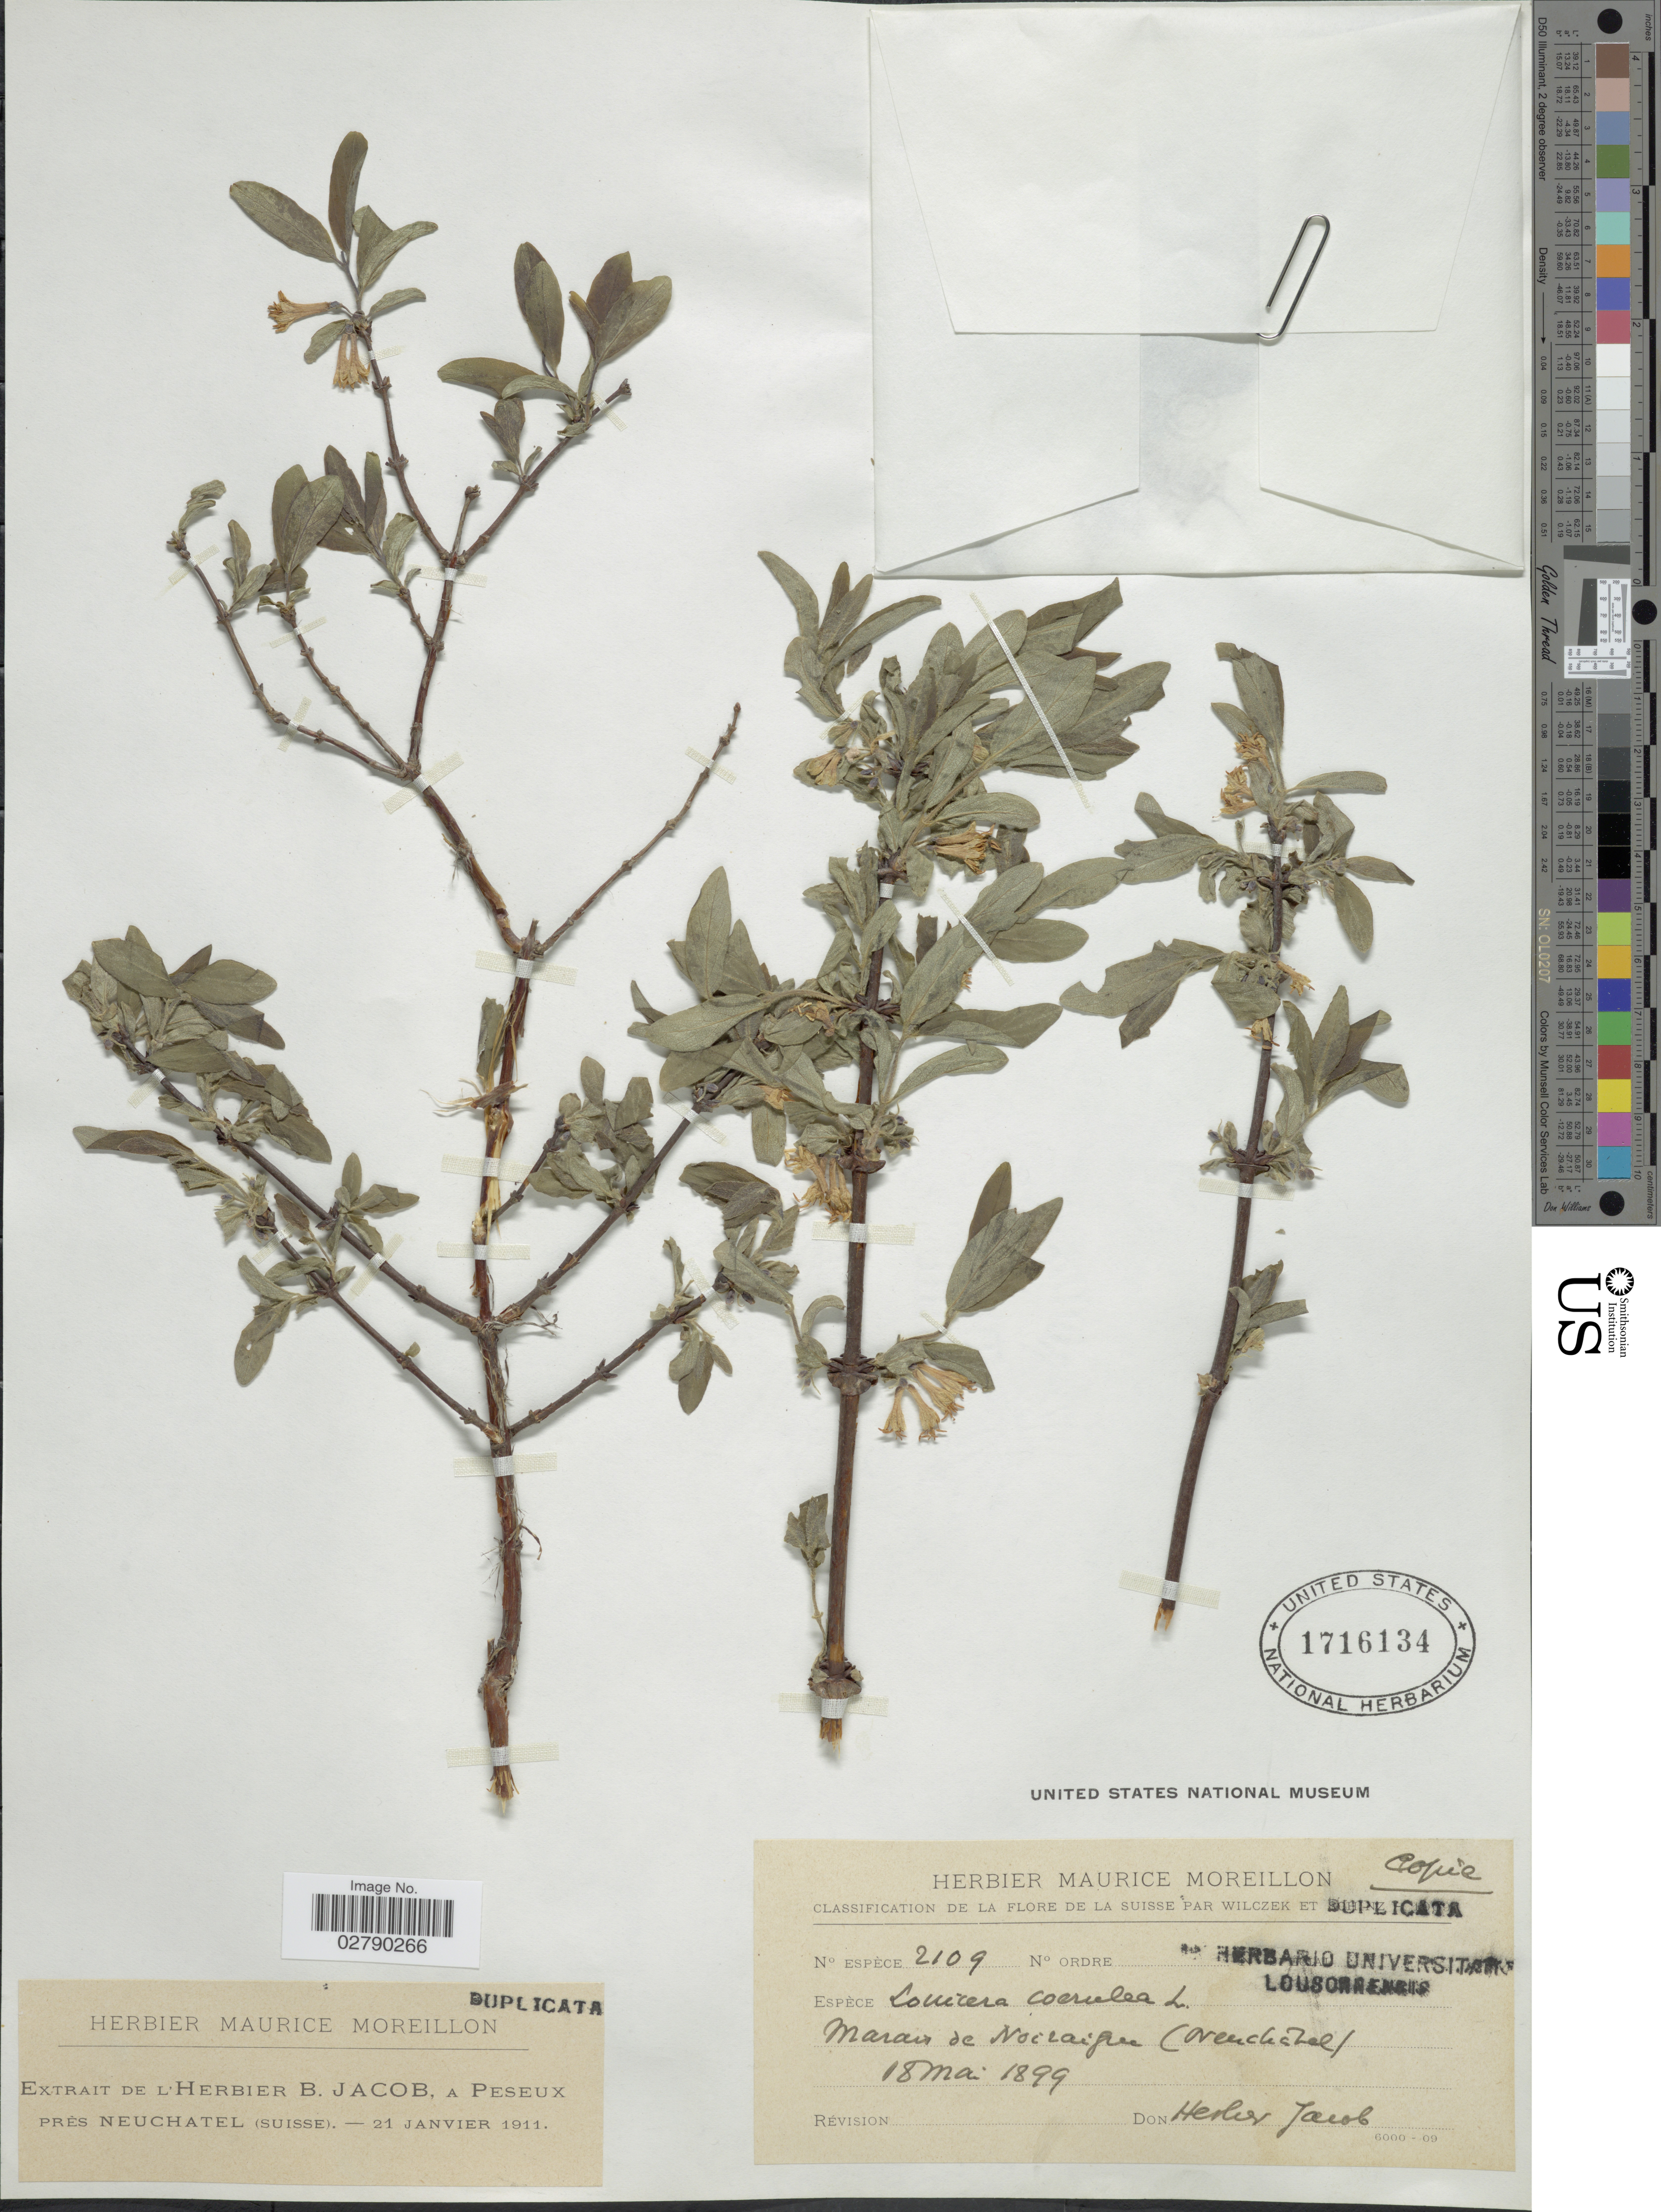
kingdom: Plantae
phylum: Tracheophyta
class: Magnoliopsida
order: Dipsacales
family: Caprifoliaceae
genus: Lonicera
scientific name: Lonicera caerulea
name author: L.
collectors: Wilczek & Collector illegible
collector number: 2109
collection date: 1899-05-18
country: Switzerland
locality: Marais de Noeraigu (Neuchâtel)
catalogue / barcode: US 1716134